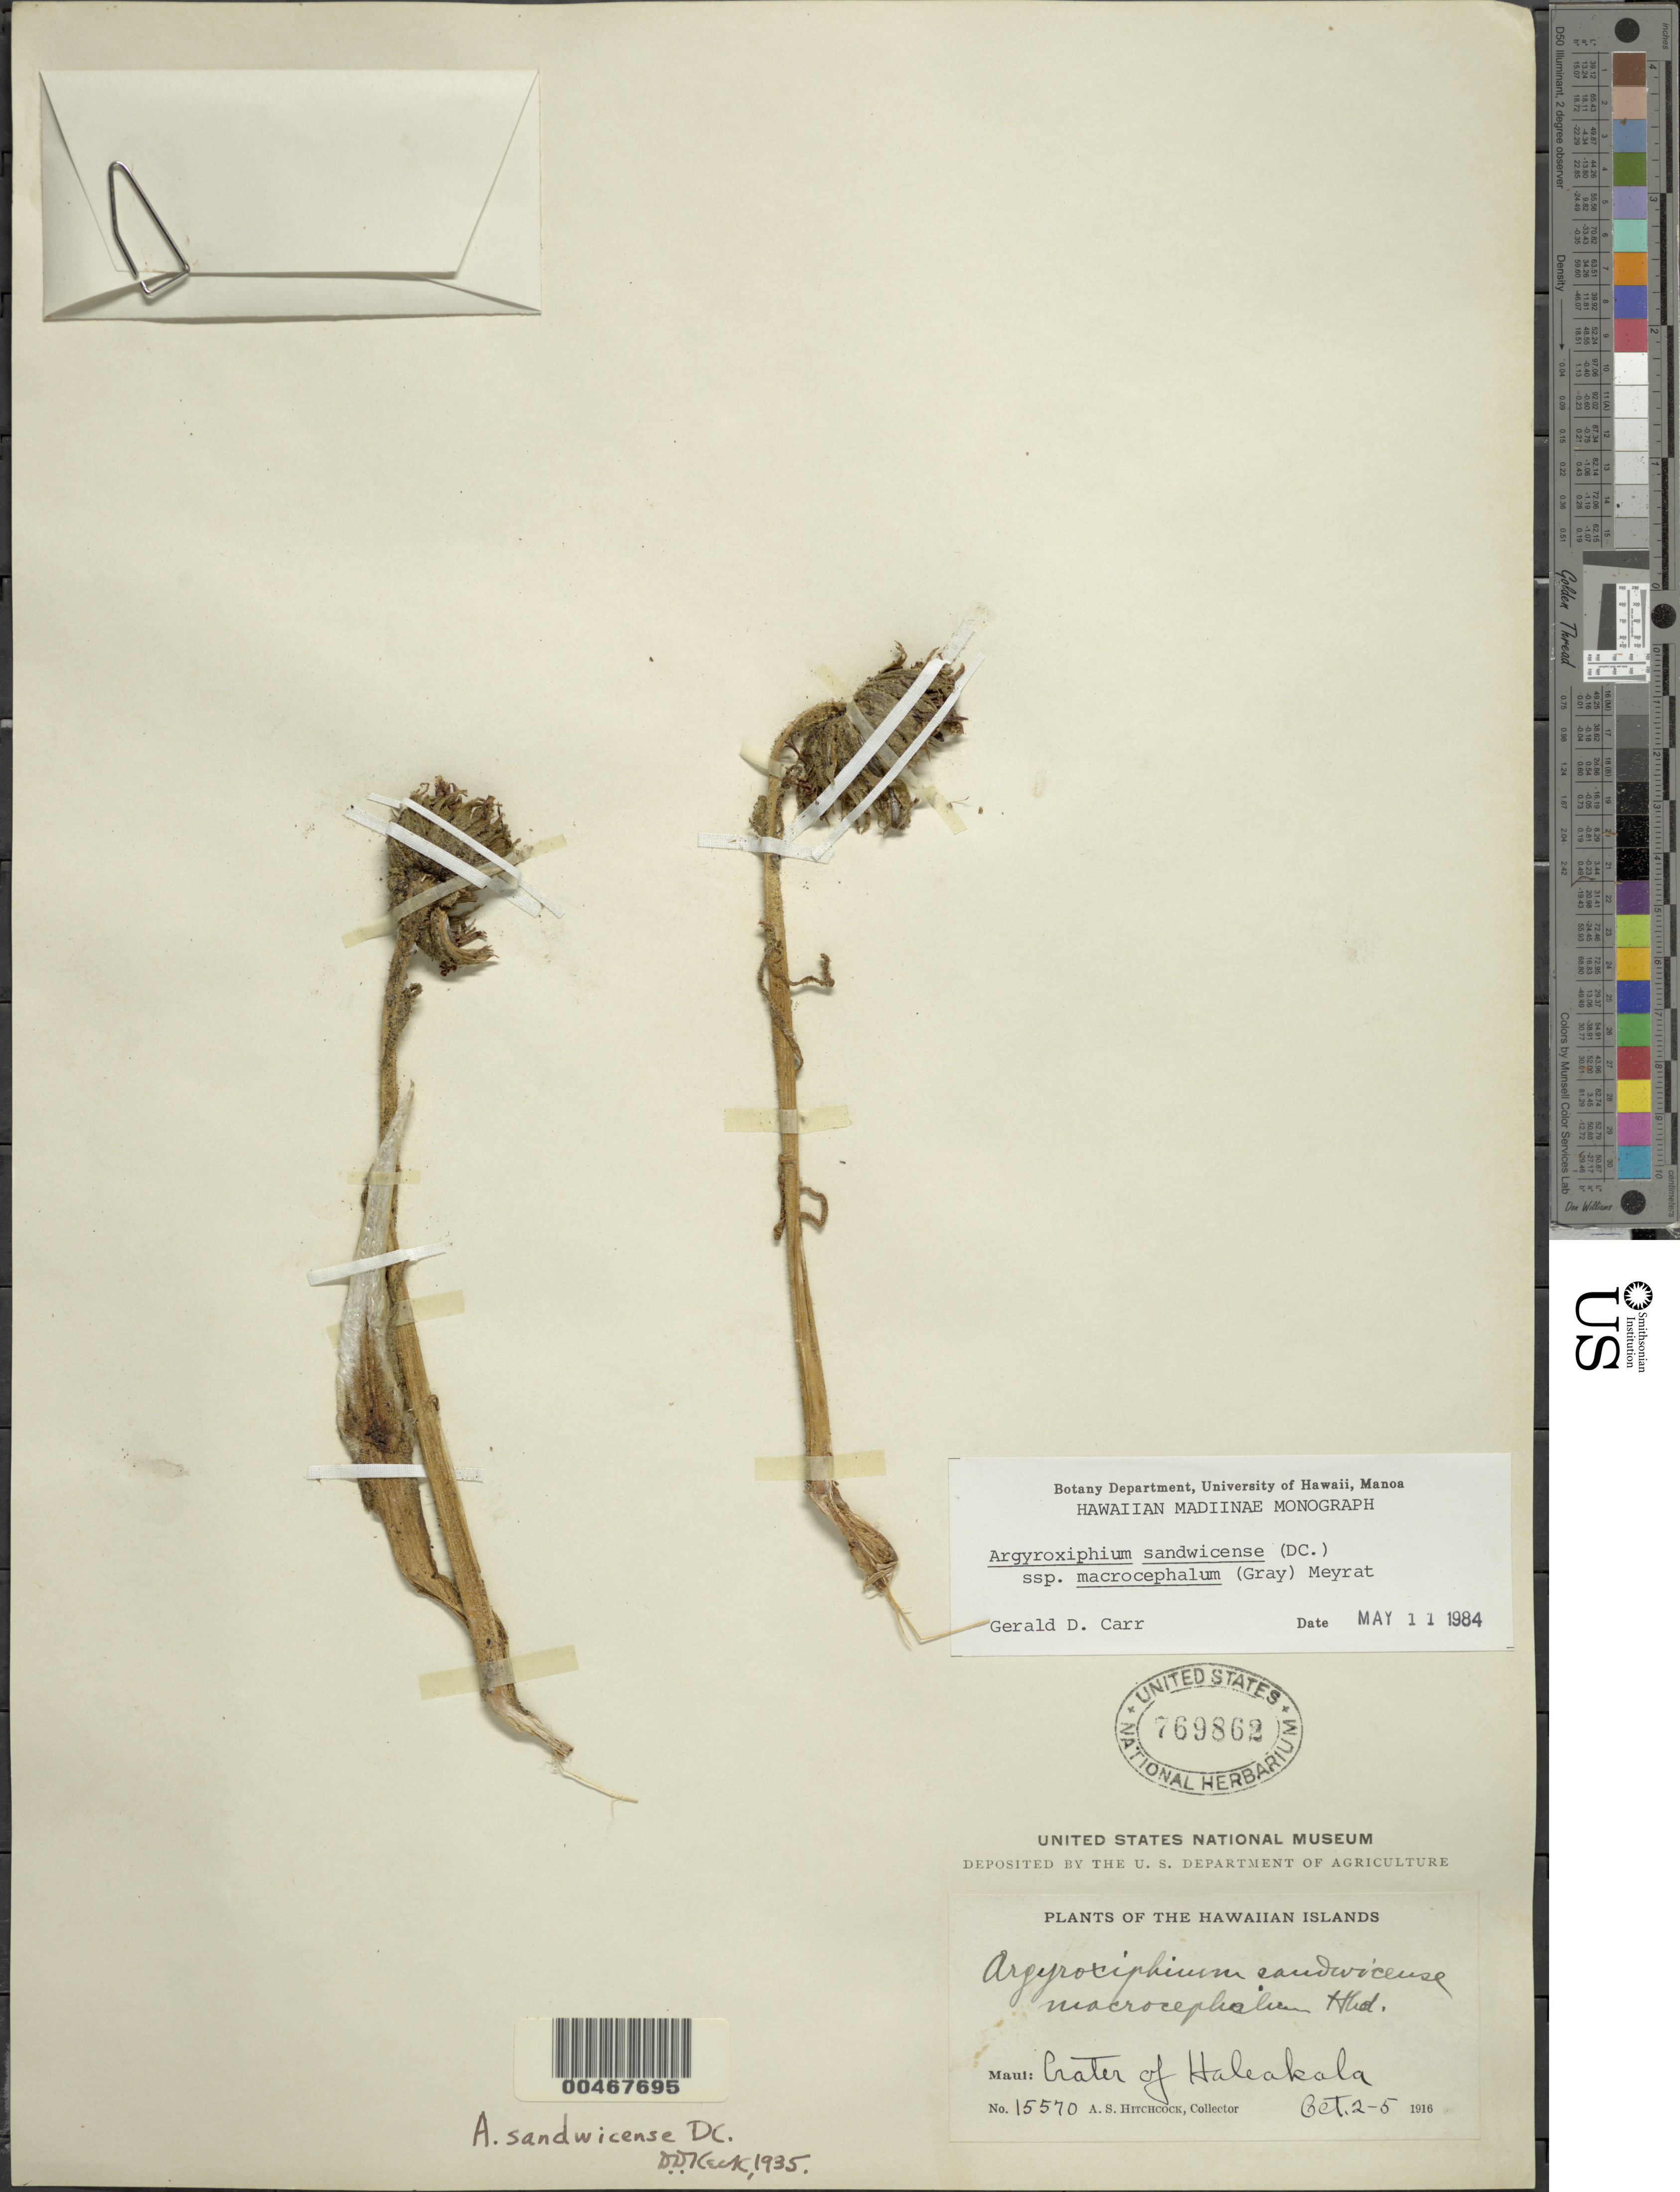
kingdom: Plantae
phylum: Tracheophyta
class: Magnoliopsida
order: Asterales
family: Asteraceae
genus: Argyroxiphium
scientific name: Argyroxiphium sandwicense subsp. macrocephalum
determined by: Carr, G. D.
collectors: A. S. Hitchcock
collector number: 15570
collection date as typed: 2 Oct 1916 to 5 Oct 1916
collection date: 1916-10-02/1916-10-05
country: United States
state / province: Hawaii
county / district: Maui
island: Maui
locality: Crater of Haleakala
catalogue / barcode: US 769862